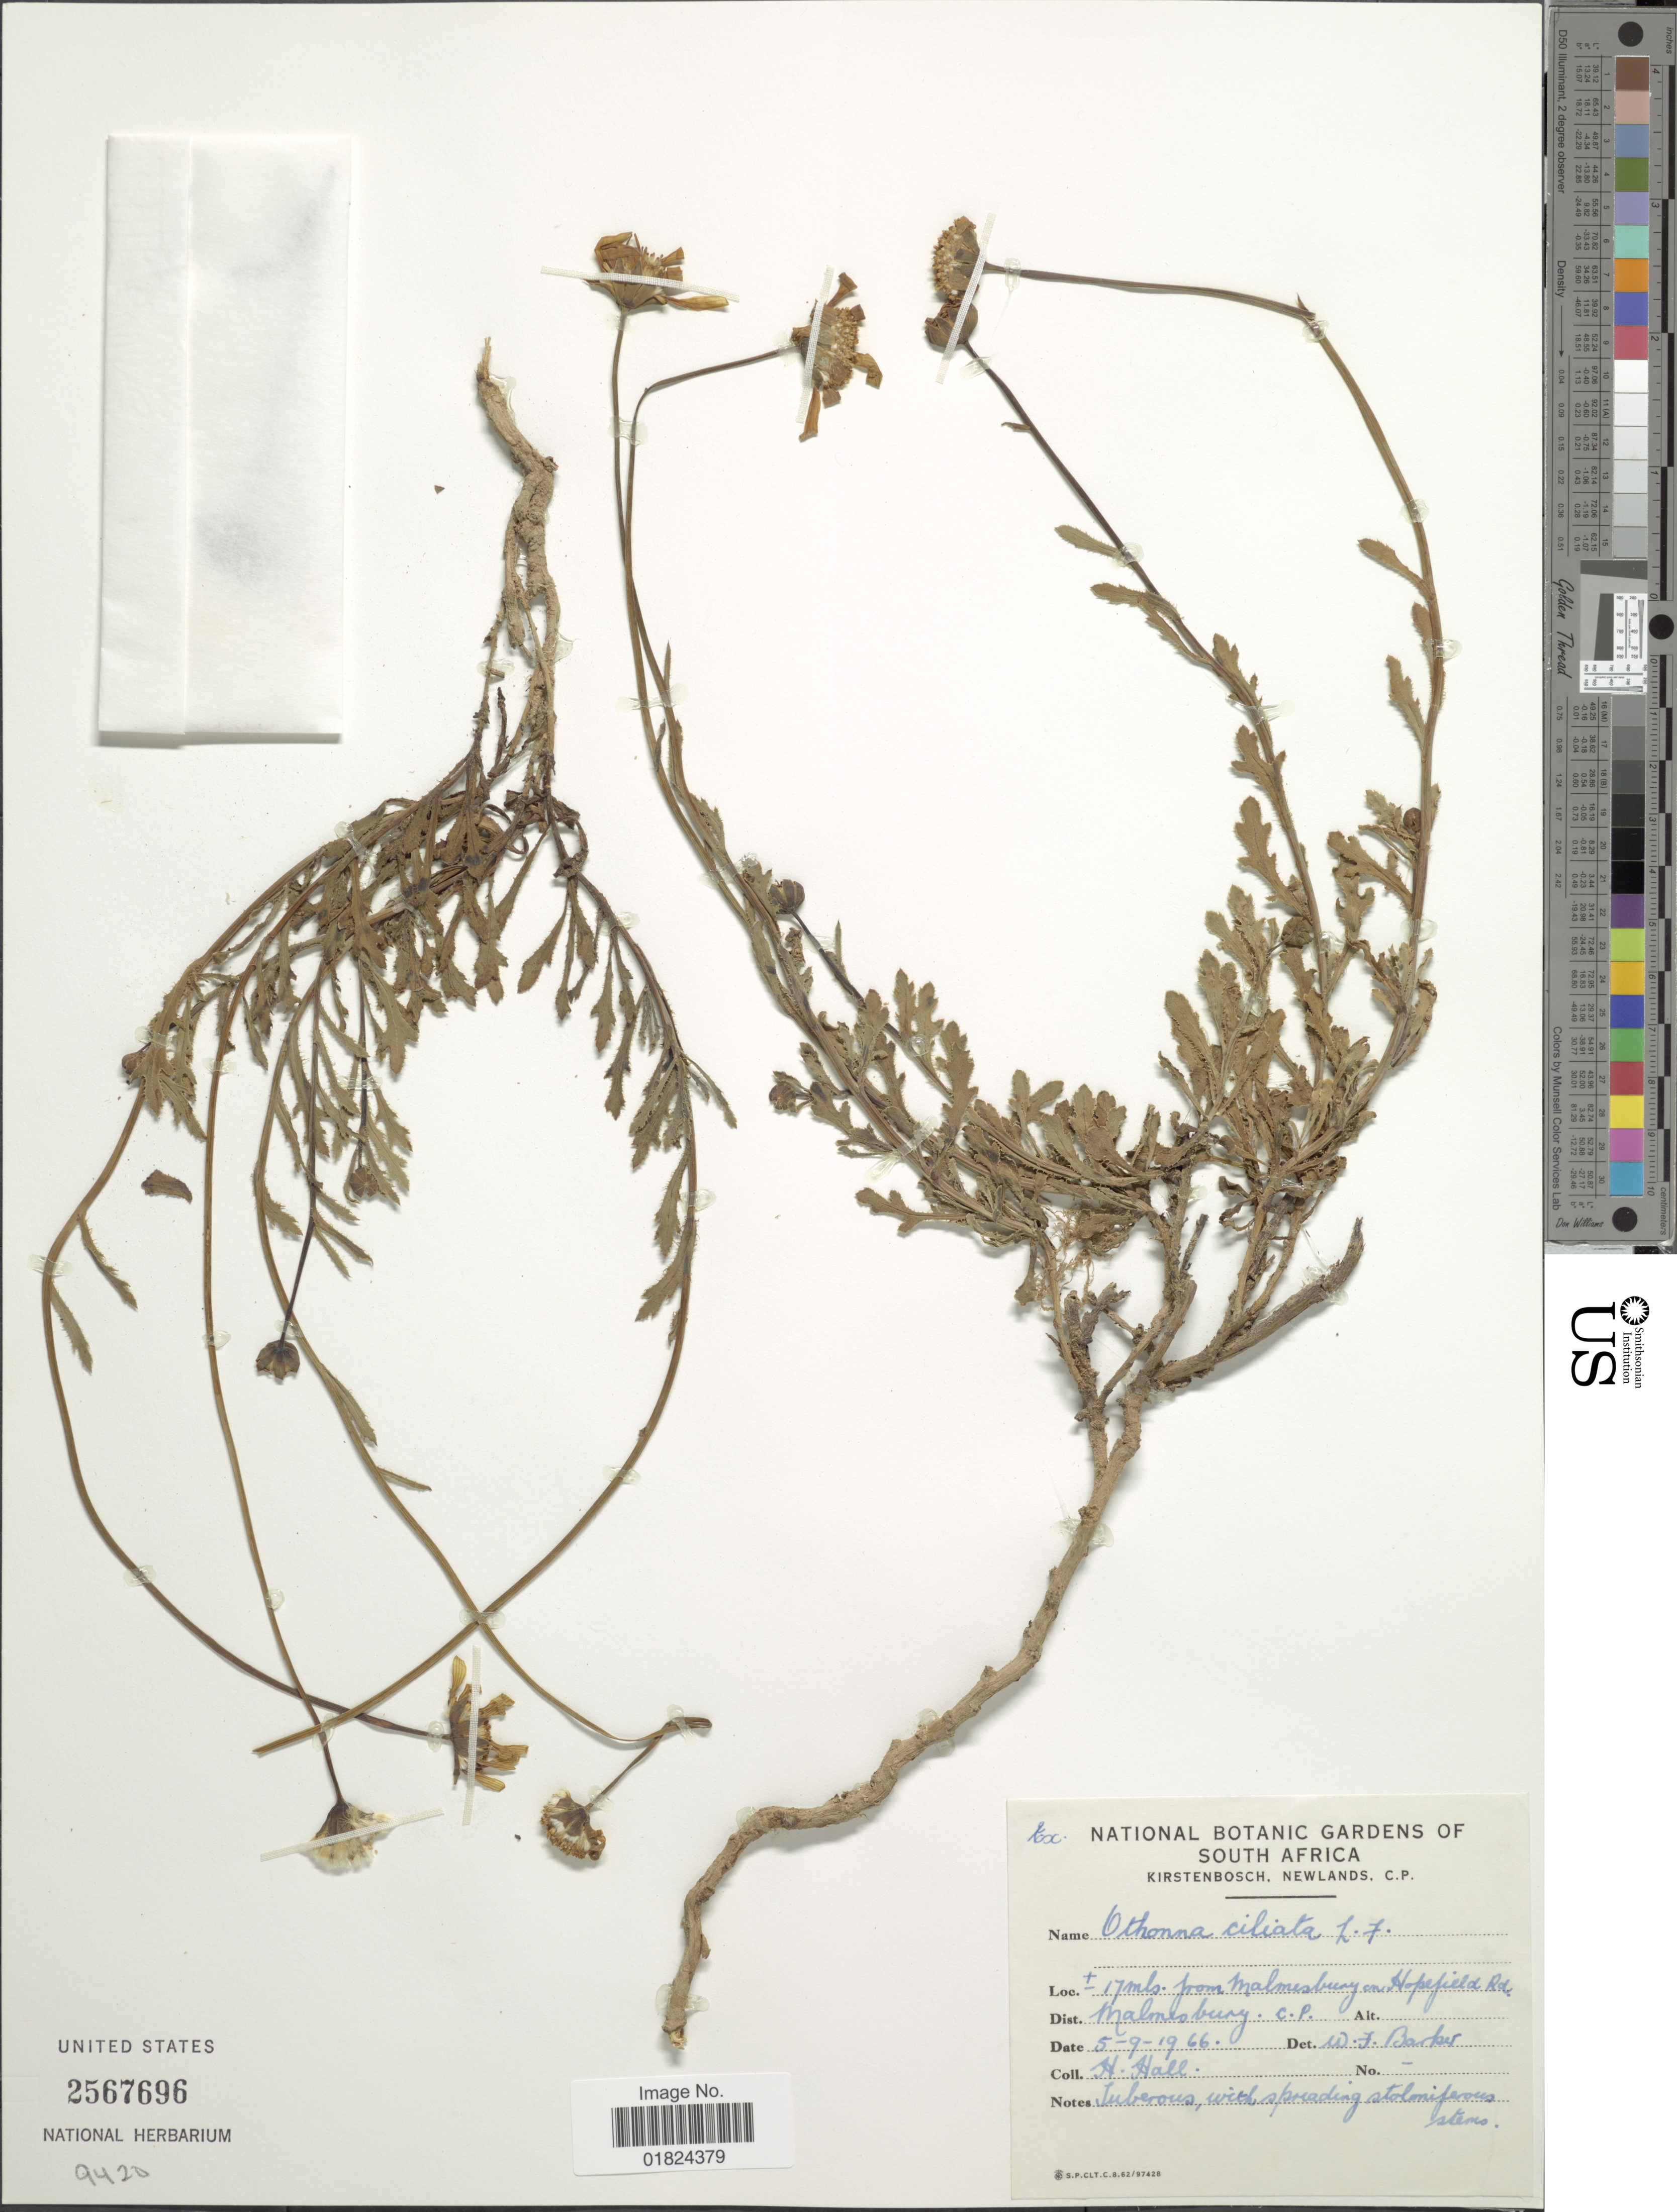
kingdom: Plantae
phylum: Tracheophyta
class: Magnoliopsida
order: Asterales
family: Asteraceae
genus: Hertia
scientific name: Hertia ciliata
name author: (Harv.) Kuntze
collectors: H. Hall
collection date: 1966-09-05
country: South Africa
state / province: Western Cape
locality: Ca. 17 mls. from Malmesburg on Hopefield Rd. Dist. Malmesburg.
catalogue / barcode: US 2567696